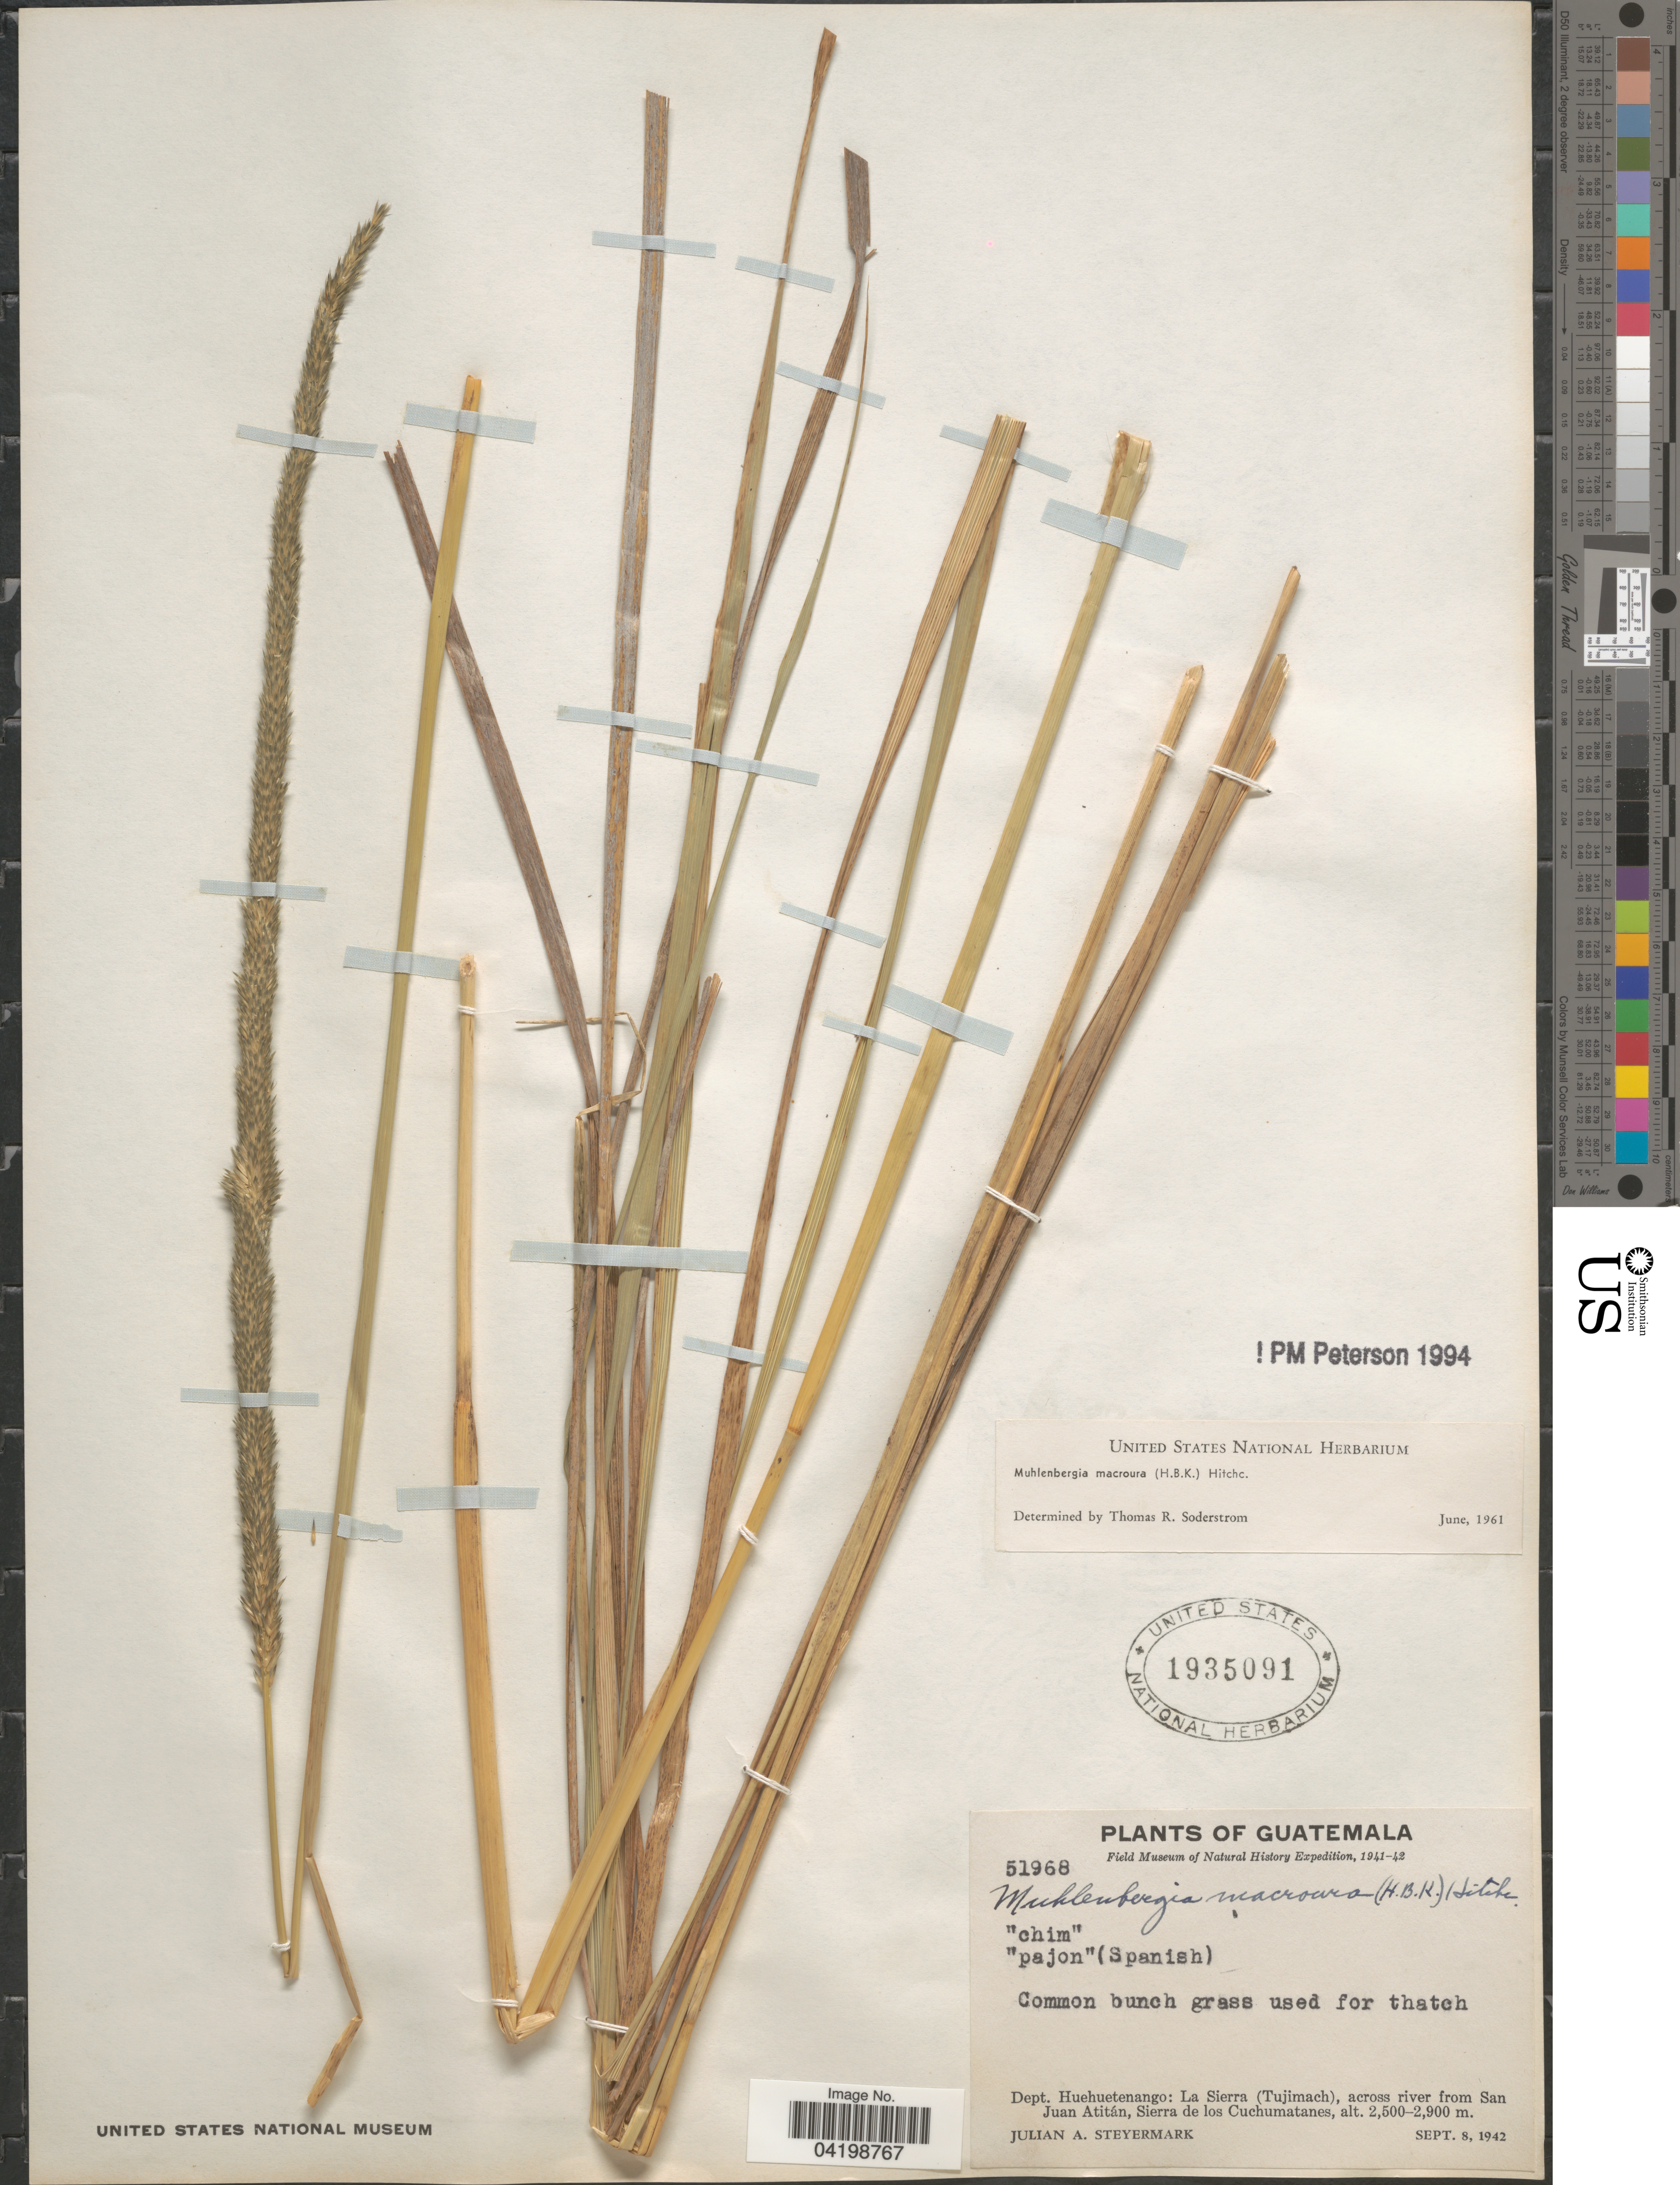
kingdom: Plantae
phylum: Tracheophyta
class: Liliopsida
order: Poales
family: Poaceae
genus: Muhlenbergia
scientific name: Muhlenbergia macroura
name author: (Kunth) Hitchc.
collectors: J. Steyermark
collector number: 51968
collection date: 1942-09-08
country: Guatemala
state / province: Huehuetenango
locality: Field Museum of Natural History Expedition, 1941-42. Dept. Huehuetenango: La Sierra (Tujimach), across river from San Juan Atitán, Sierra de los Cuchumatanes.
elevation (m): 2500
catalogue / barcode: US 1935091